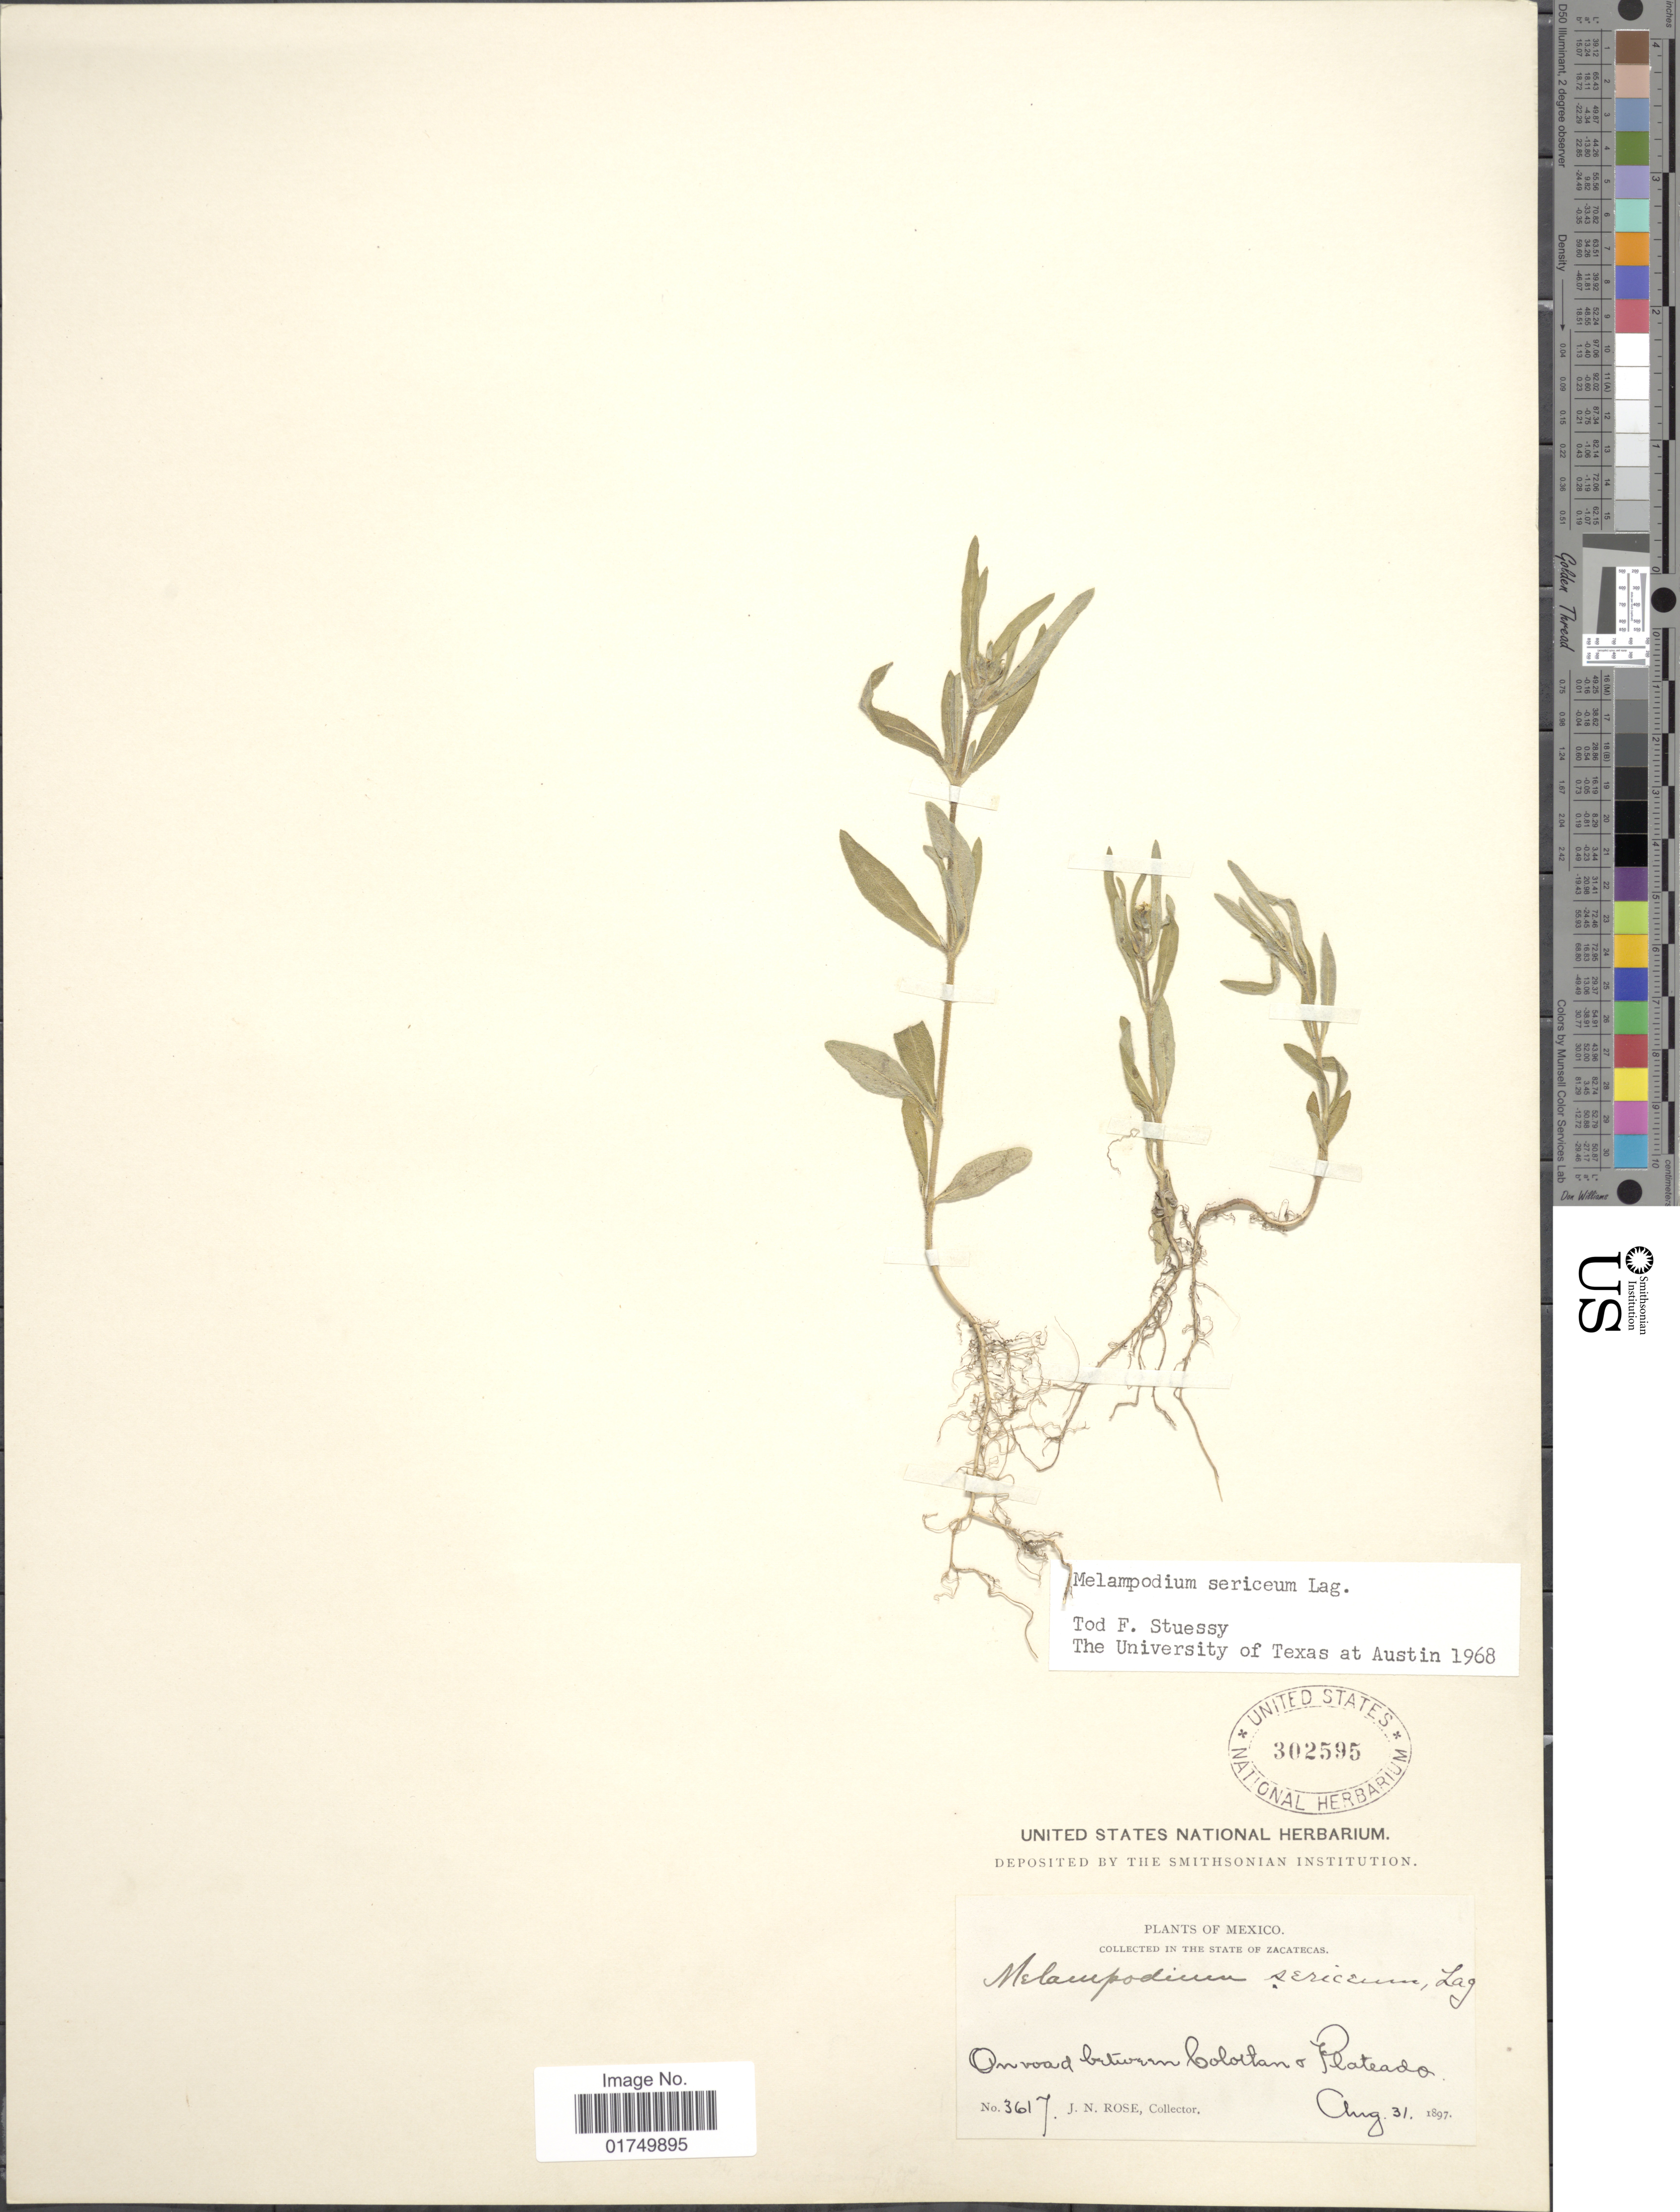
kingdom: Plantae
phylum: Tracheophyta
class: Magnoliopsida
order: Asterales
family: Asteraceae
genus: Melampodium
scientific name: Melampodium sericeum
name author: Kunth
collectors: J. N. Rose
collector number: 3617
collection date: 1897-08-31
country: Mexico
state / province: Zacatecas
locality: In the state of Zacatecas. On road between Coloctan & Plateado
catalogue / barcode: US 302595